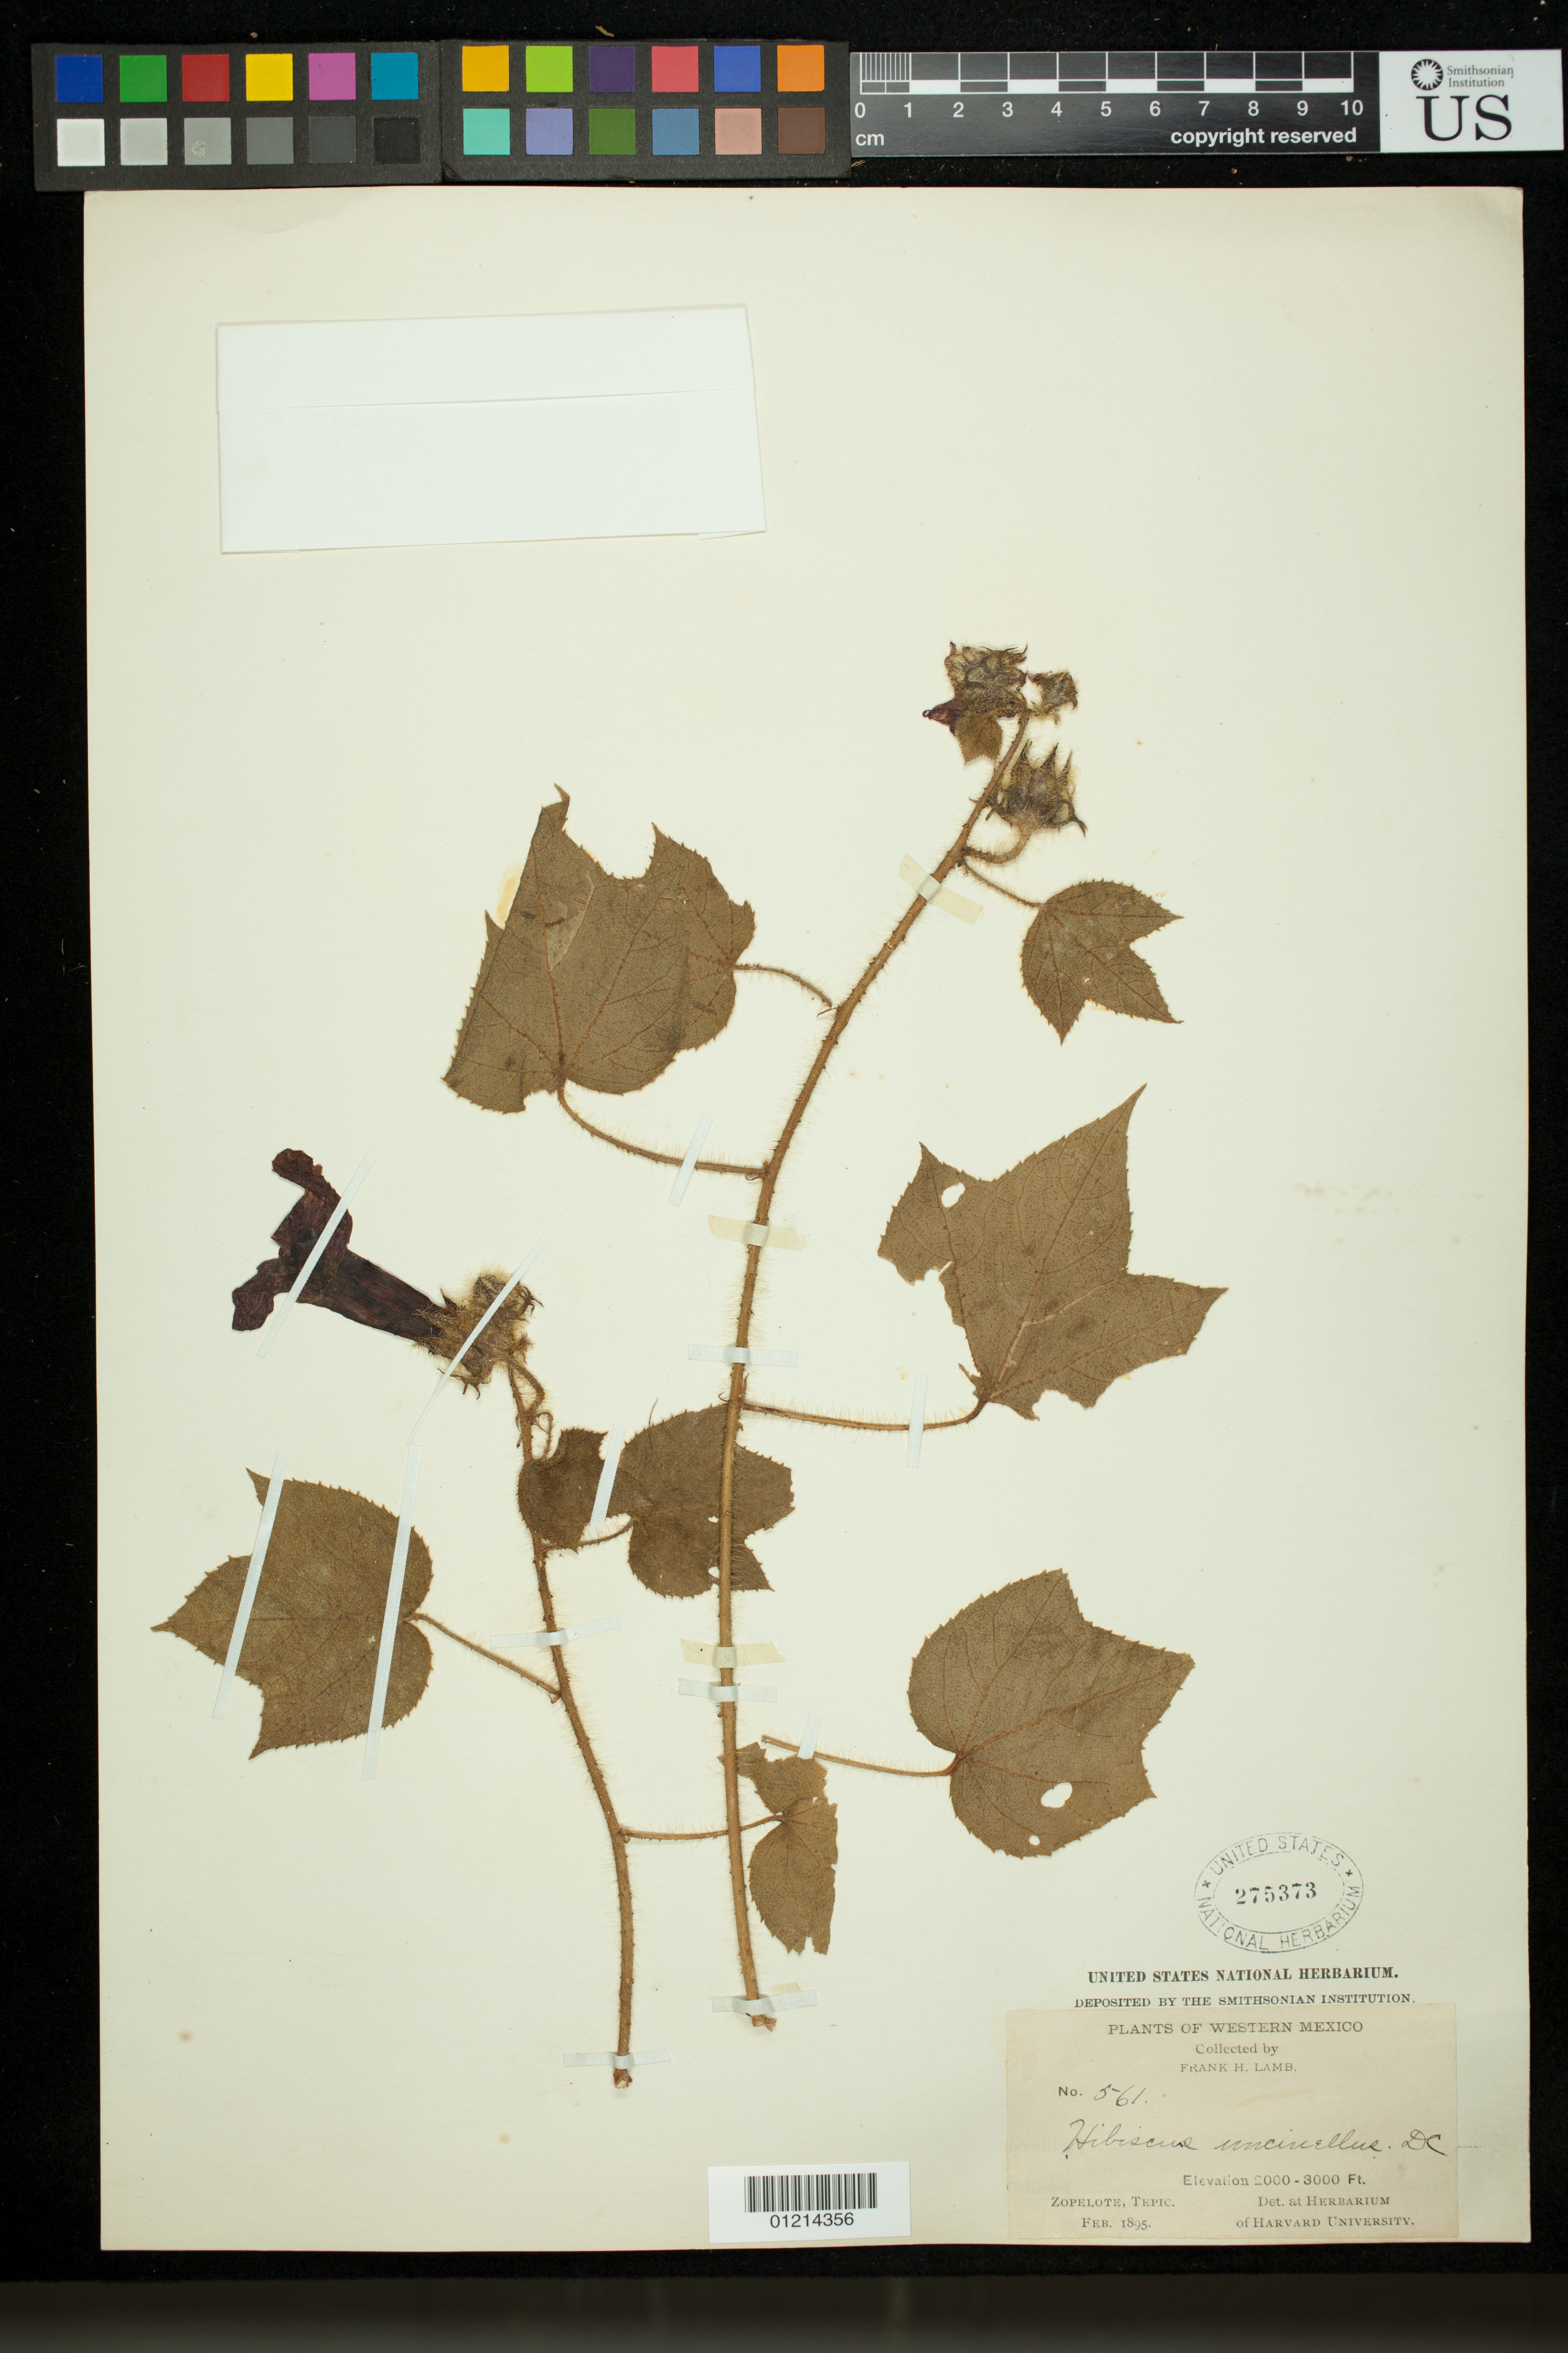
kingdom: Plantae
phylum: Tracheophyta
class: Magnoliopsida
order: Malvales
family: Malvaceae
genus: Sabdariffa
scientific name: Sabdariffa uncinella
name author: (DC.) M.M. Hanes & R.L. Barrett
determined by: Dorr, Laurence J., Curator (BOT), Smithsonian Institution - National Museum of Natural History (UNITED STATES)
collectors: F. H. Lamb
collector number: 561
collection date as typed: Feb 1895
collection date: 1895-02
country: Mexico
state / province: Nayarit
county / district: Ruíz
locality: Zopelote [El Zopilote], Tepic [now Nayarit].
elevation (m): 610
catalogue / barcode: US 275373